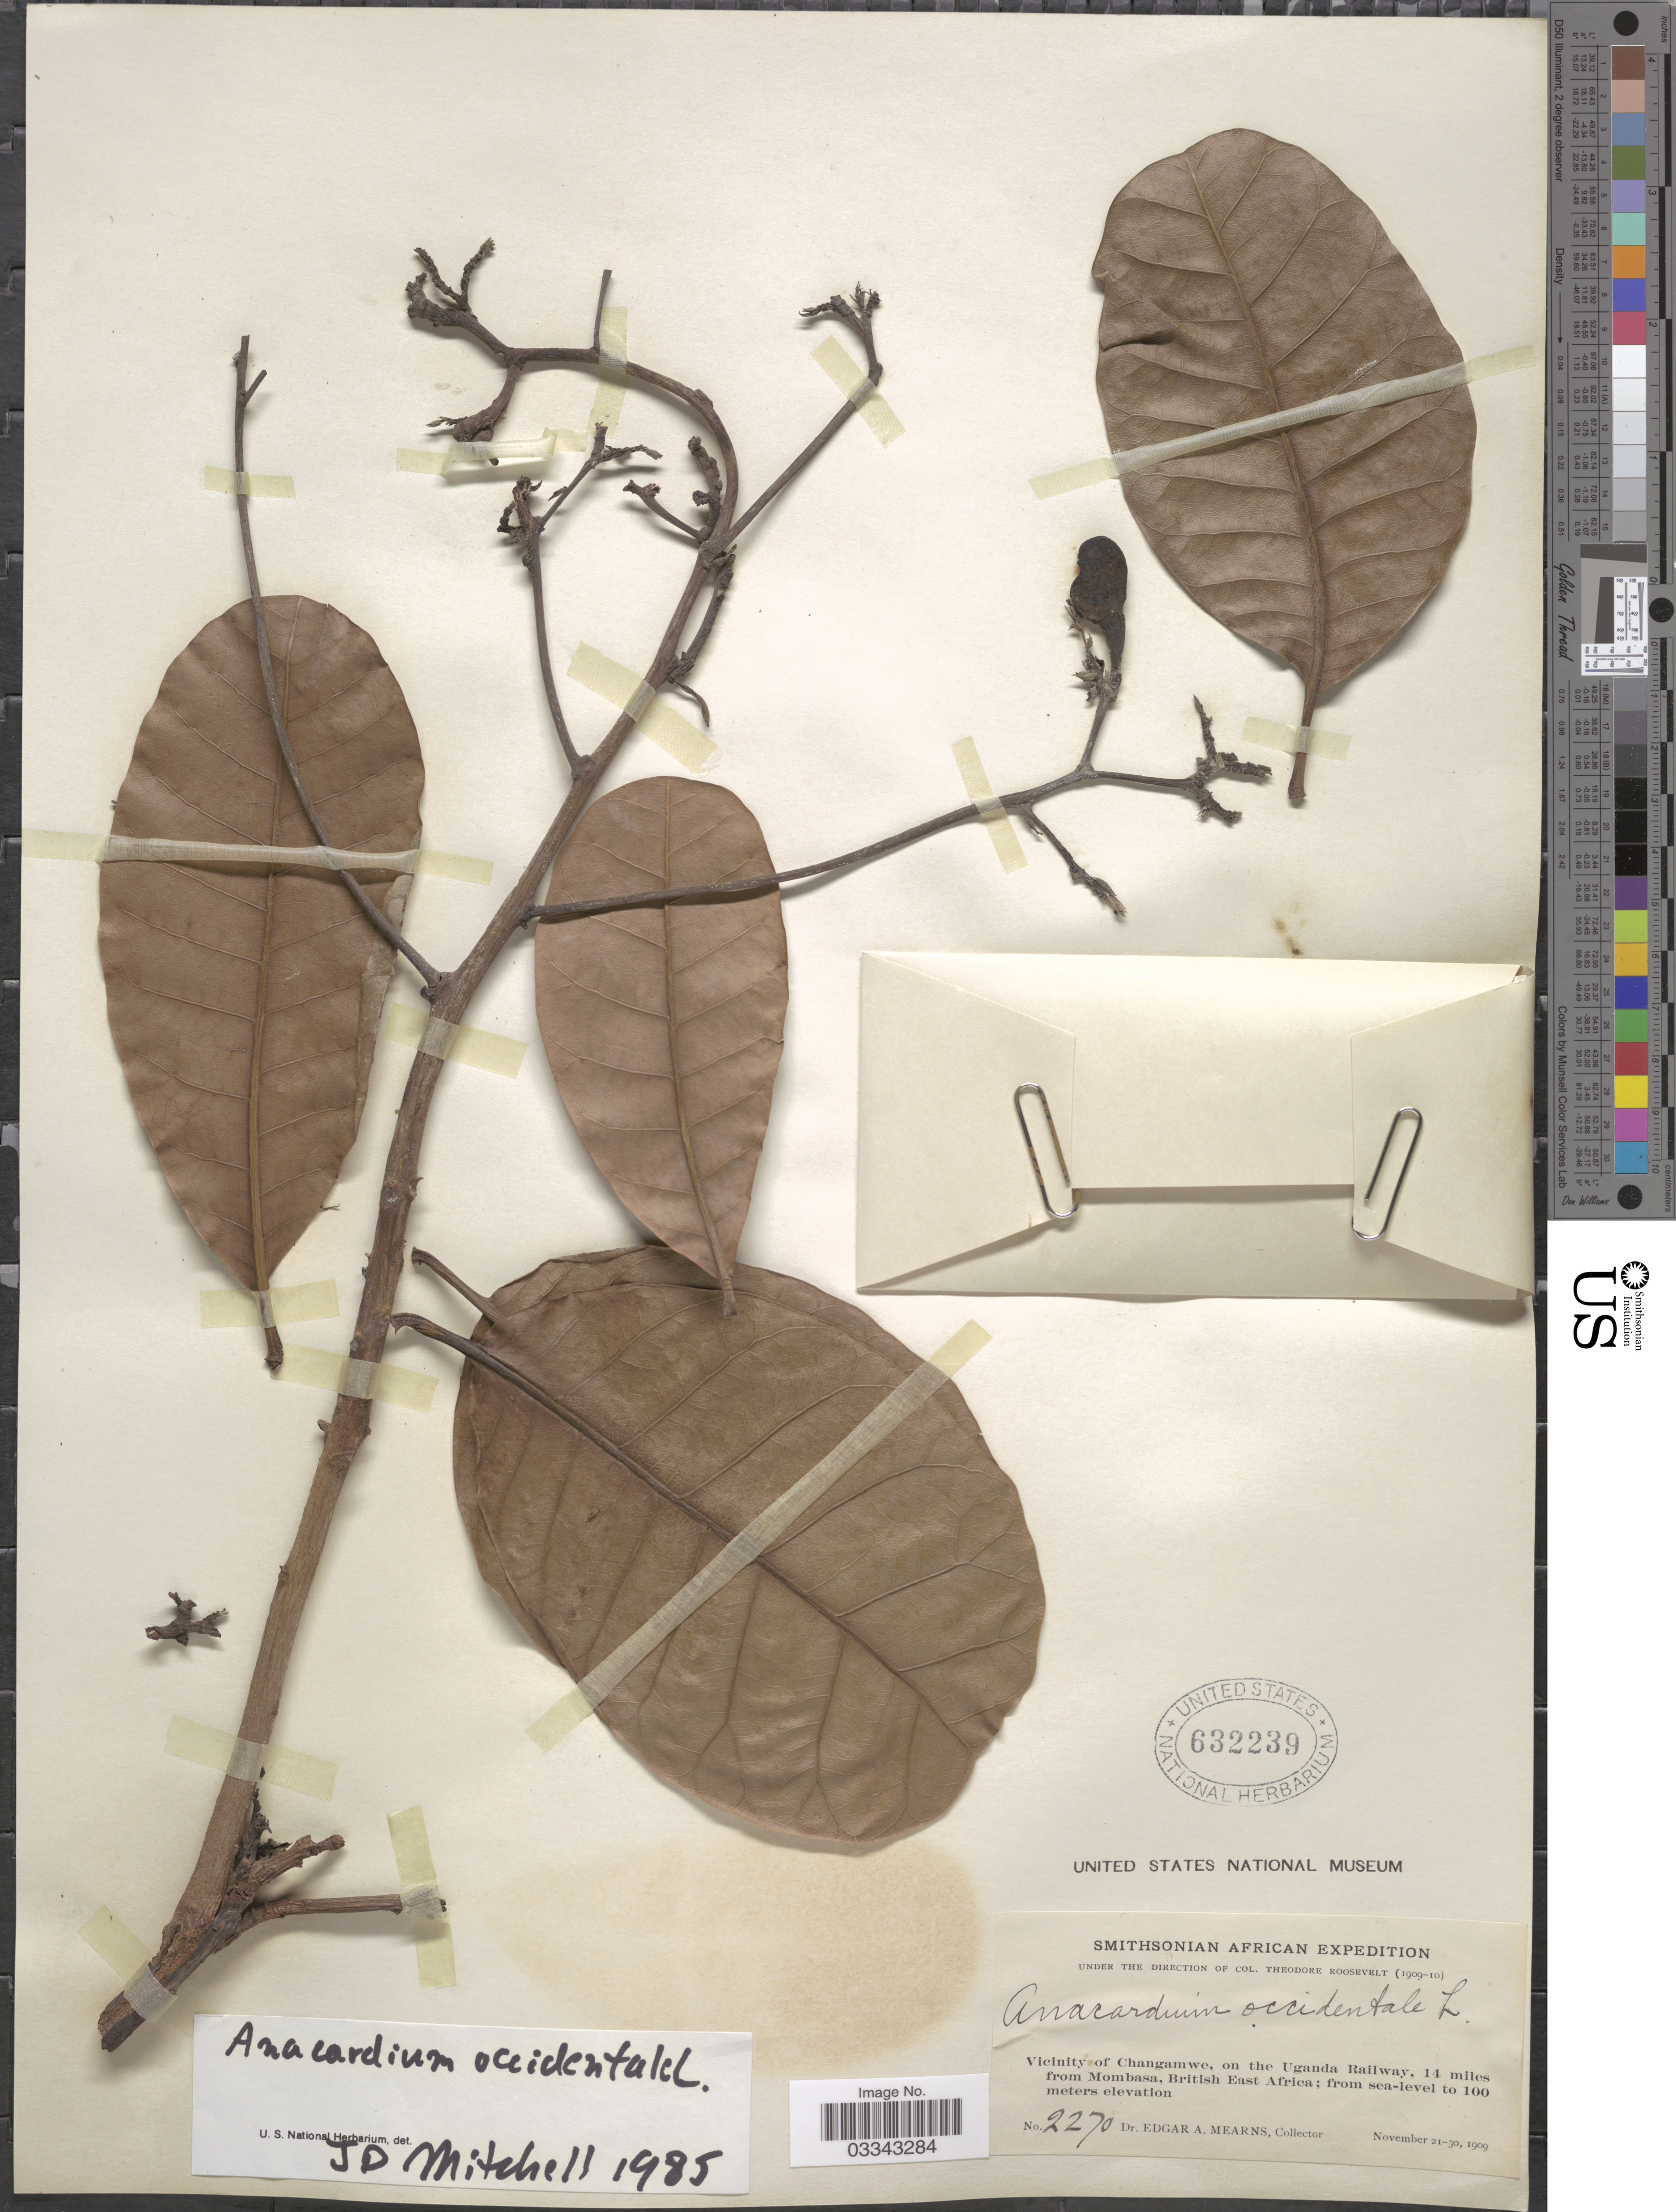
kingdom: Plantae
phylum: Tracheophyta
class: Magnoliopsida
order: Sapindales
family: Anacardiaceae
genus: Anacardium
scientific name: Anacardium occidentale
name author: L.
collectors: E. A. Mearns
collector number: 2270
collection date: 1909-11-21/1909-11-30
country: Kenya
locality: Vicinity of Changamwe, on the Uganda Railway, 14 miles from Mombasa, British East Africa.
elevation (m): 0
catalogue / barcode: US 632239